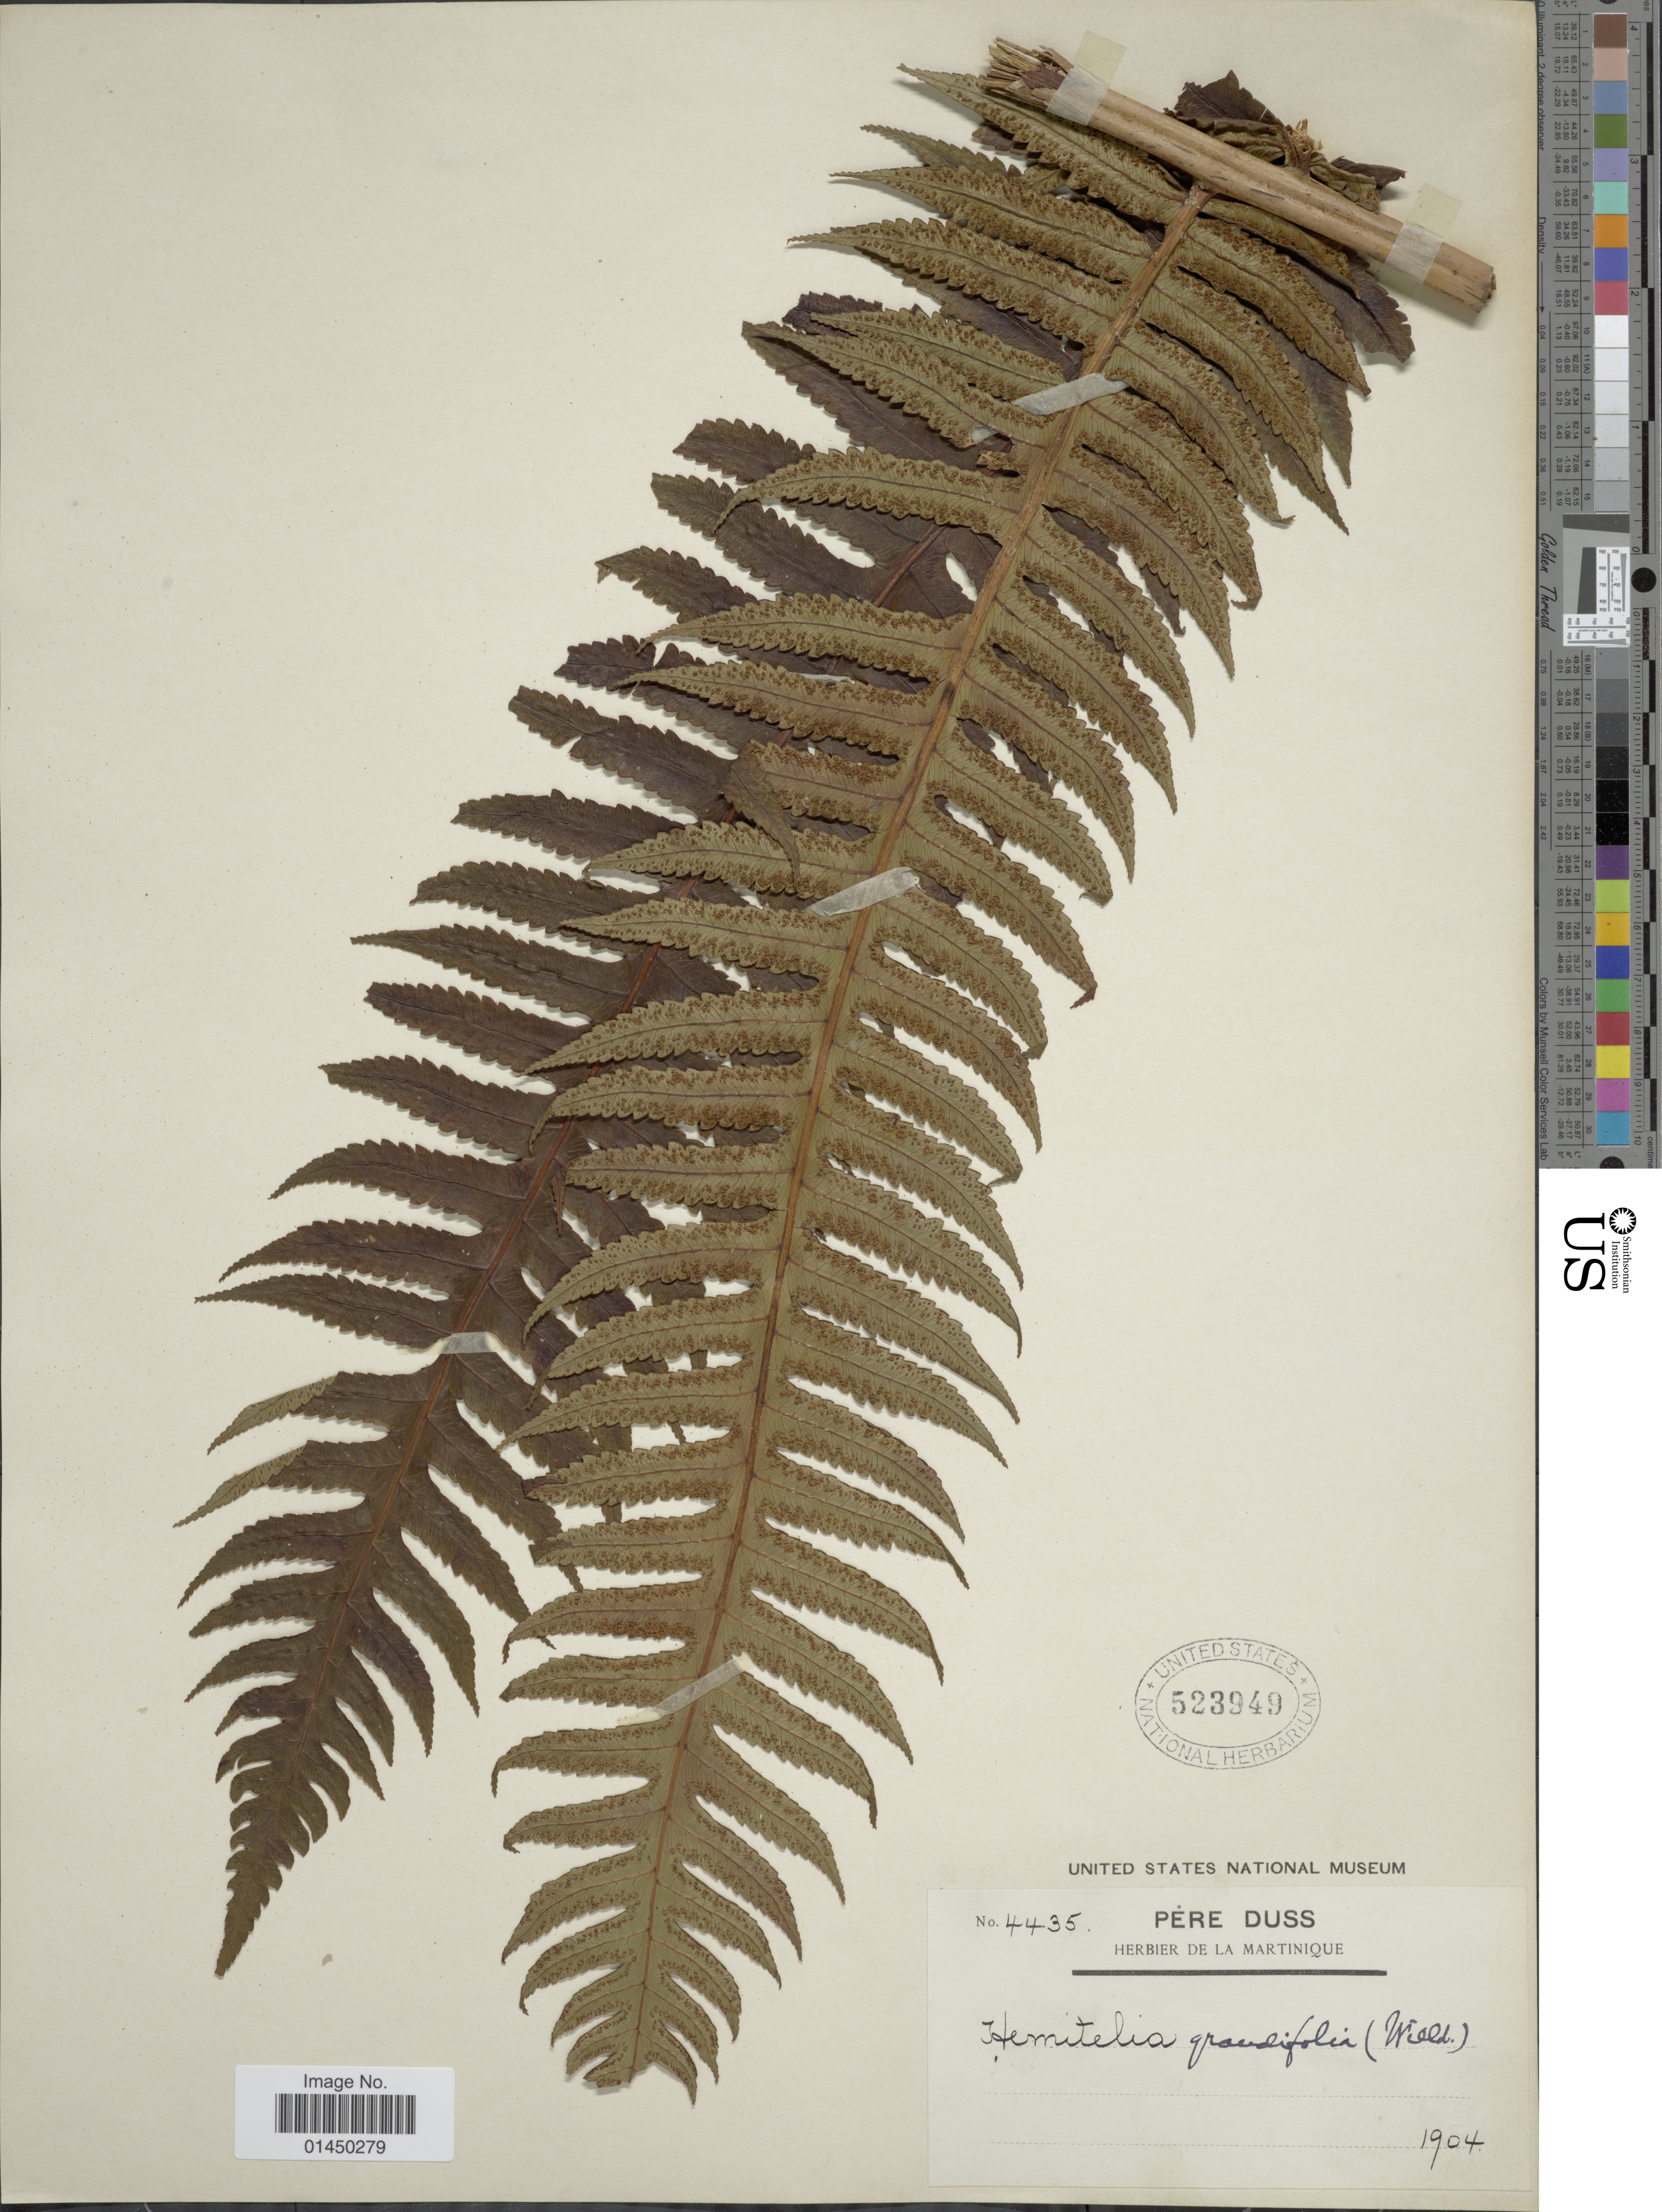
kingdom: Plantae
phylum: Tracheophyta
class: Polypodiopsida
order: Cyatheales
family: Cyatheaceae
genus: Cyathea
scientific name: Cyathea grandifolia var. grandifolia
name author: Willd.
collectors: Père Duss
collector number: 4435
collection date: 1904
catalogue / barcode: US 523949